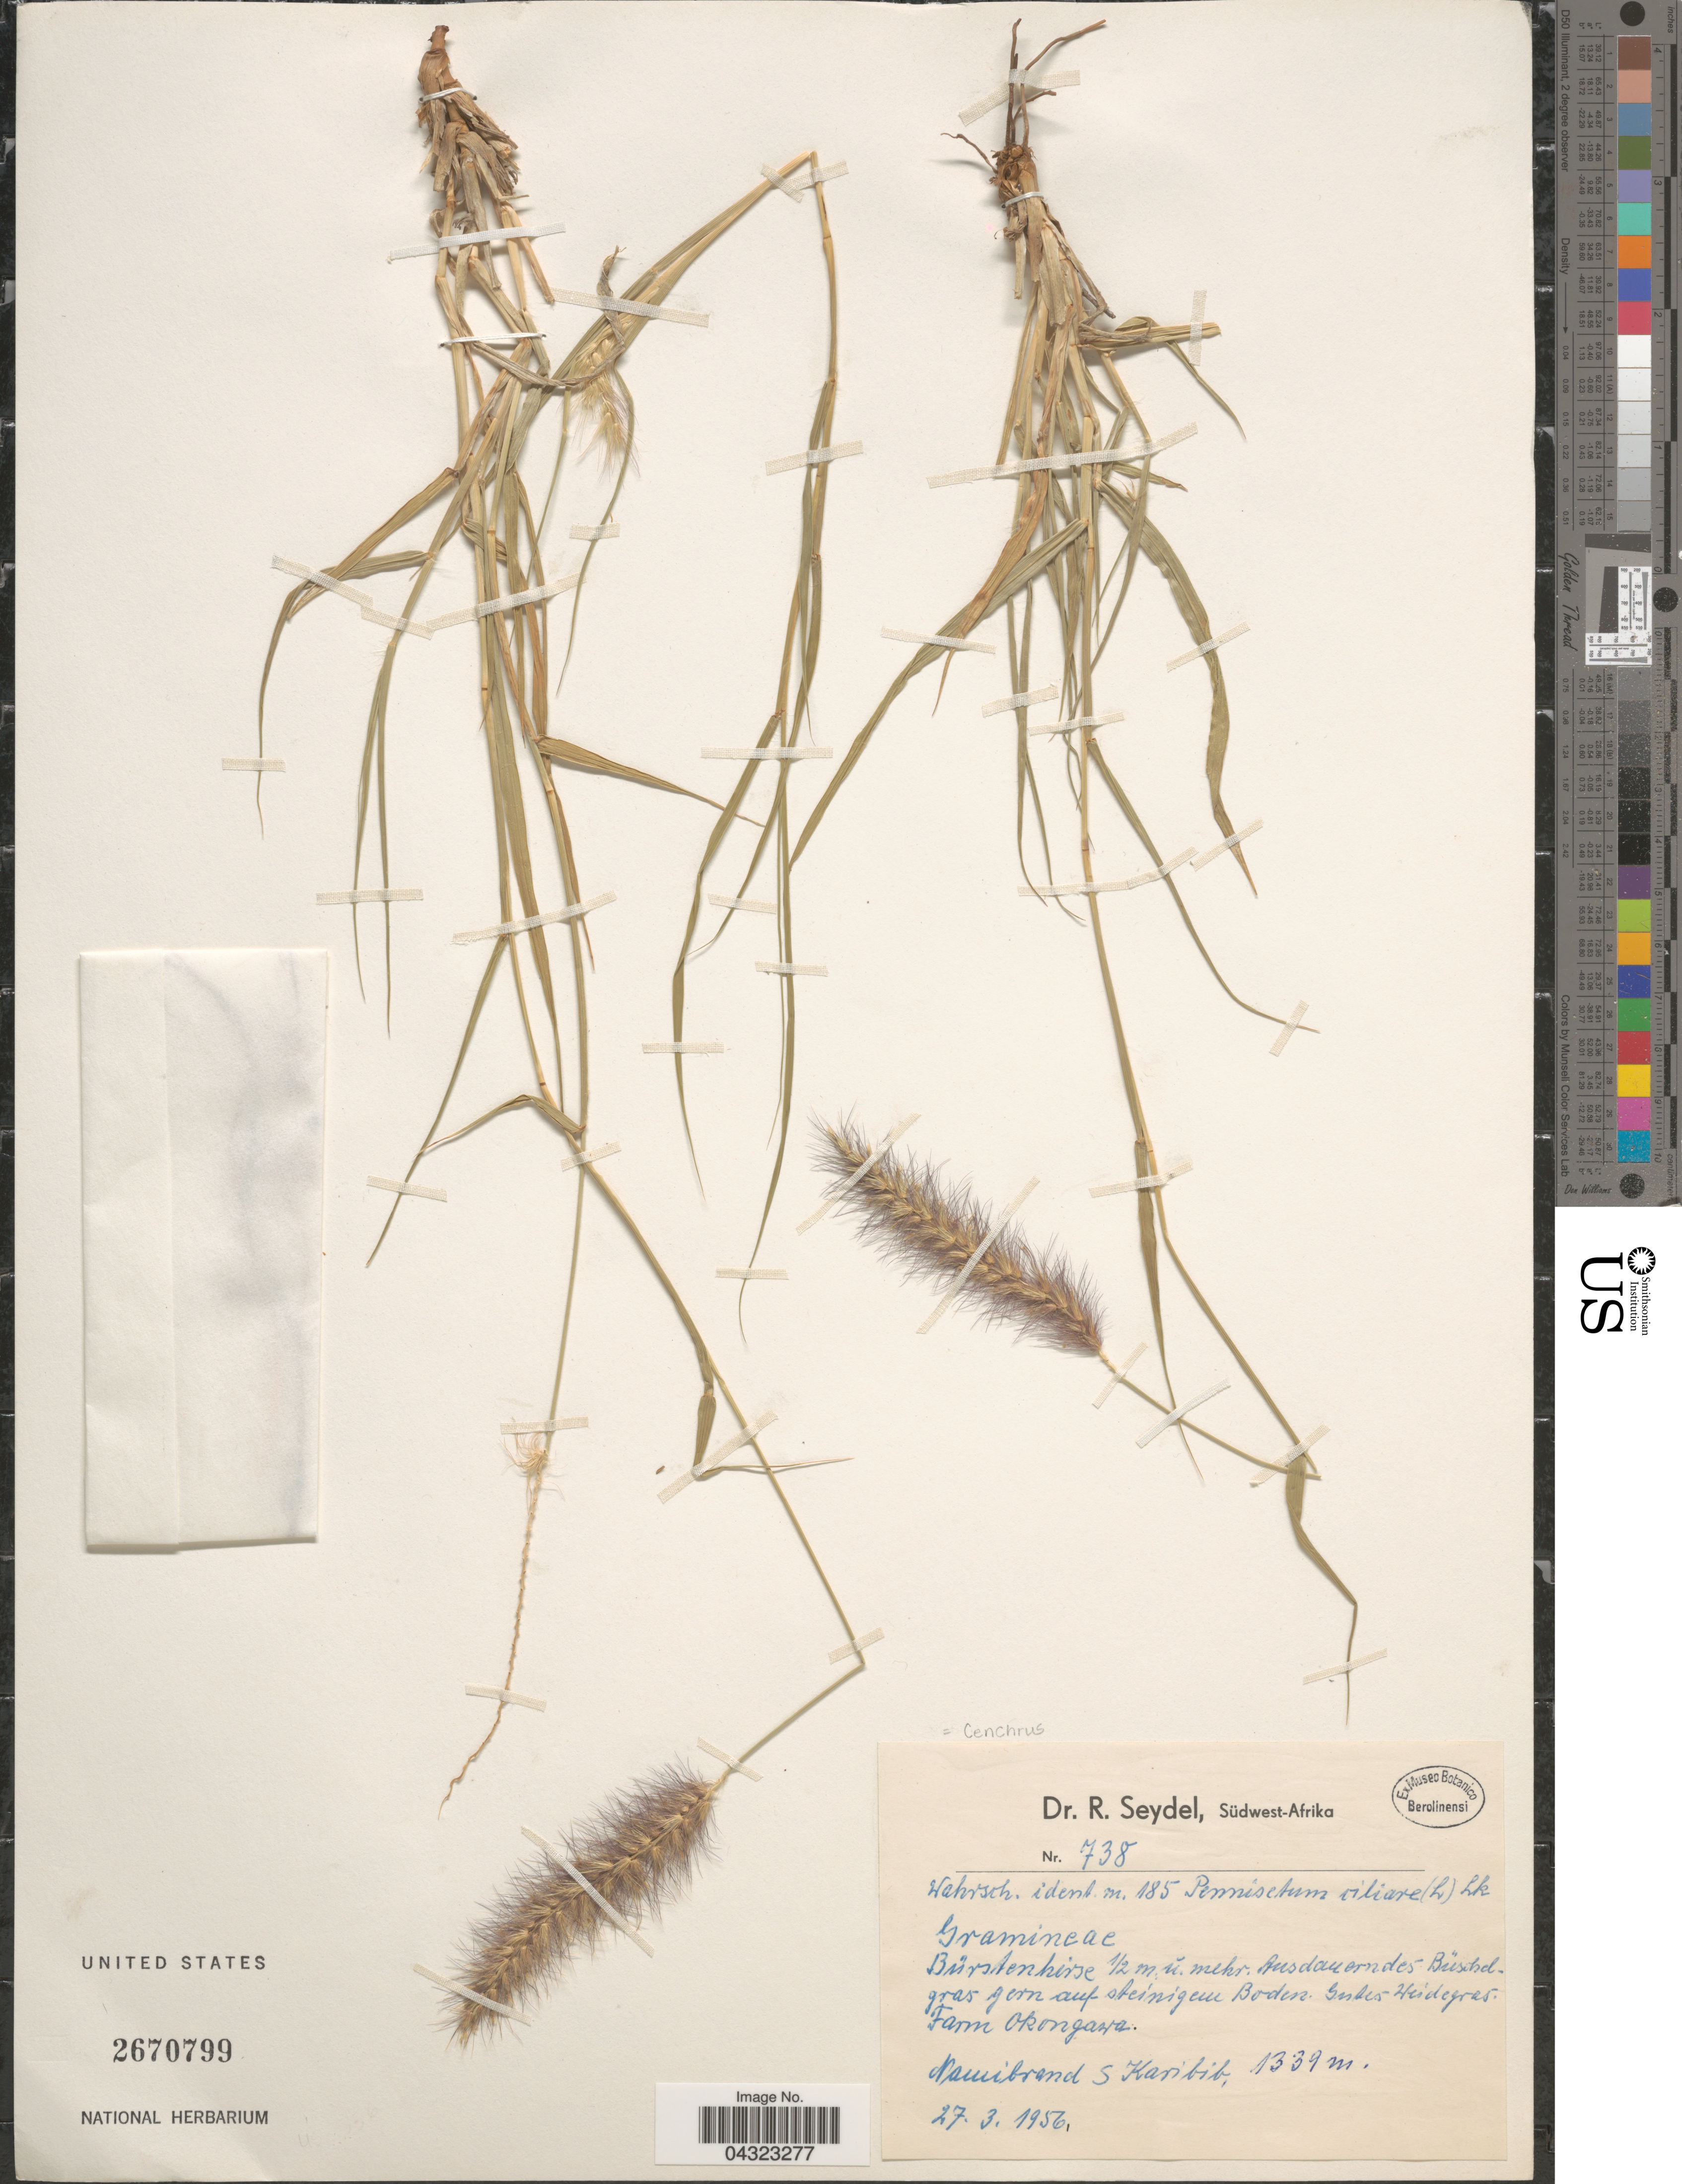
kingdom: Plantae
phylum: Tracheophyta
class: Liliopsida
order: Poales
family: Poaceae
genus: Cenchrus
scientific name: Cenchrus ciliaris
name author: L.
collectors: R. Seydel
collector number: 738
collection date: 1956-03-27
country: Namibia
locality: Südwest-Afrika. Namibrand S Karibib.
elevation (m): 1339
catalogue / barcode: US 2670799